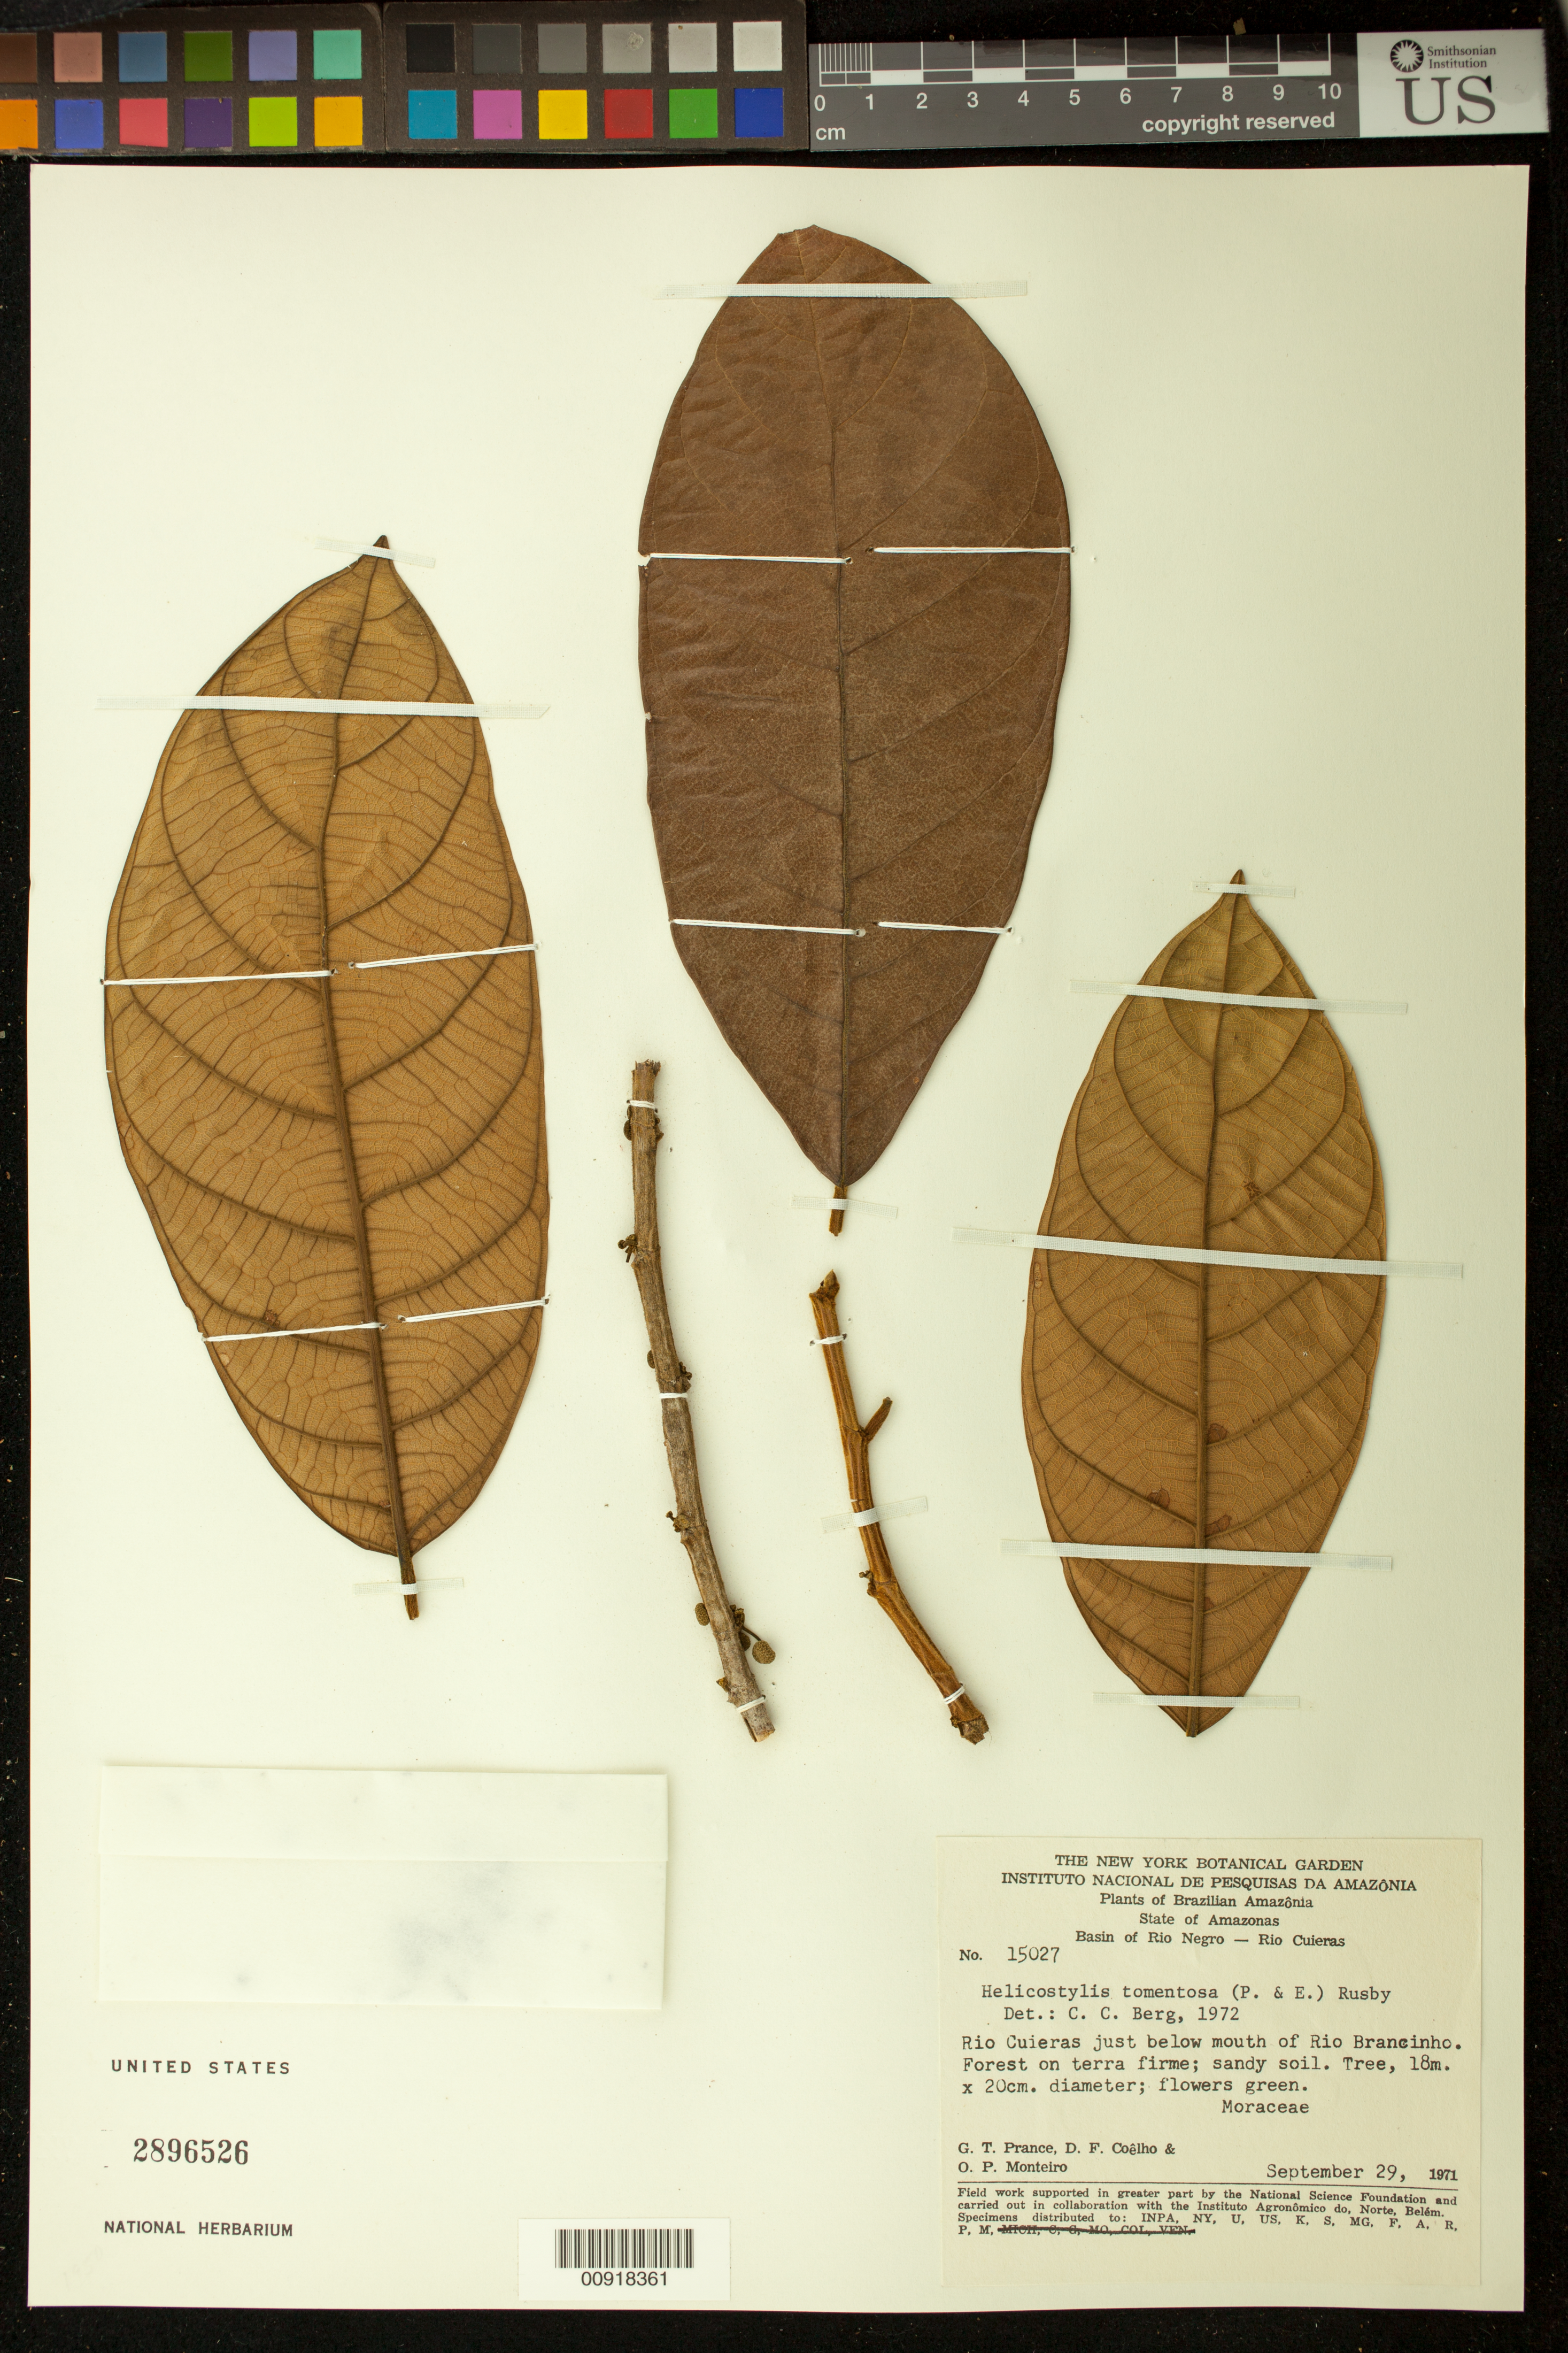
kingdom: Plantae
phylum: Tracheophyta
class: Magnoliopsida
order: Rosales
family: Moraceae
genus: Helicostylis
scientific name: Helicostylis tomentosa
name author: (Poepp. & Endl.) Rusby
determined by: Berg, C. C.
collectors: G. T. Prance, D. F. Coêlho & O. P. Monteiro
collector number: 15027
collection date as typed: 29-Sep-71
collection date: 1971-09-29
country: Brazil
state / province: Amazonas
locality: Río Cuieras, just below mouth of Río Brancinho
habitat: Forest on terra firme; sandy soil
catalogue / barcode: US 2896526